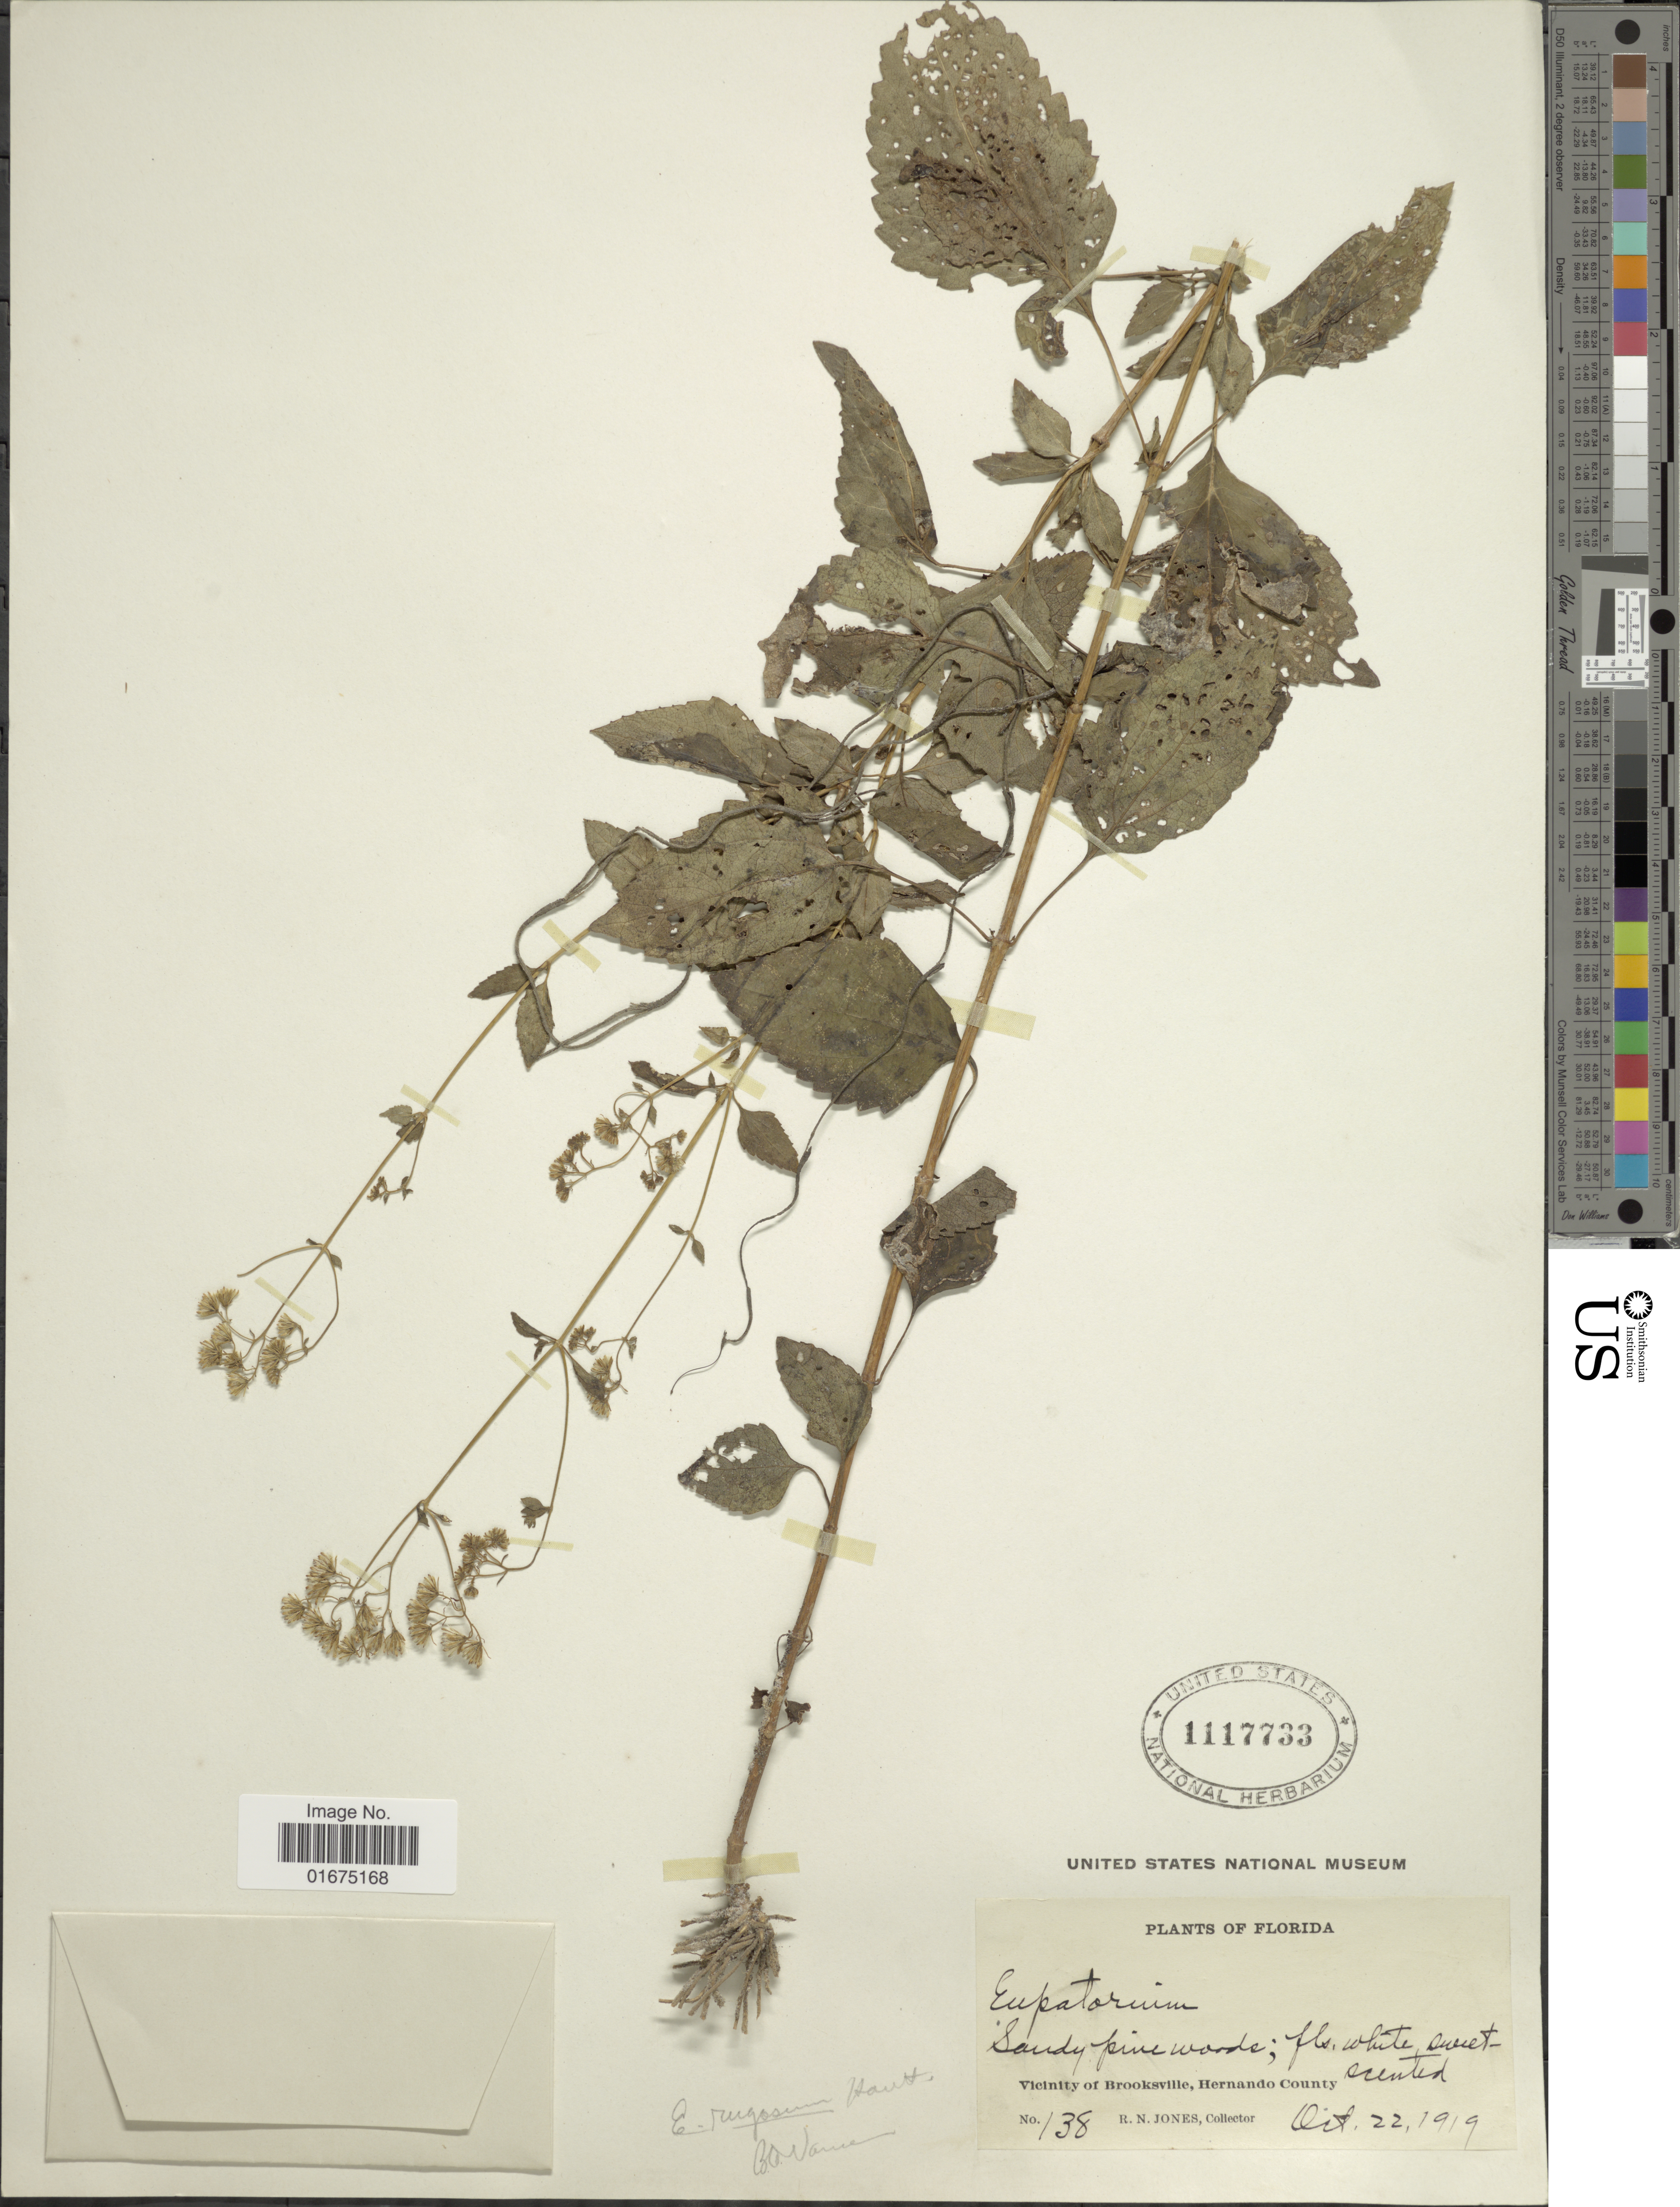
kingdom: Plantae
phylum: Tracheophyta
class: Magnoliopsida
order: Asterales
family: Asteraceae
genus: Ageratina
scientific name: Ageratina altissima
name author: (L.) R.M. King & H. Rob.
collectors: R. N. Jones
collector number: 138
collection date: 1919-10-22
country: United States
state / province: Florida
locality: Vicinity of Brooksville, Hernando County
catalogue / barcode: US 1117733